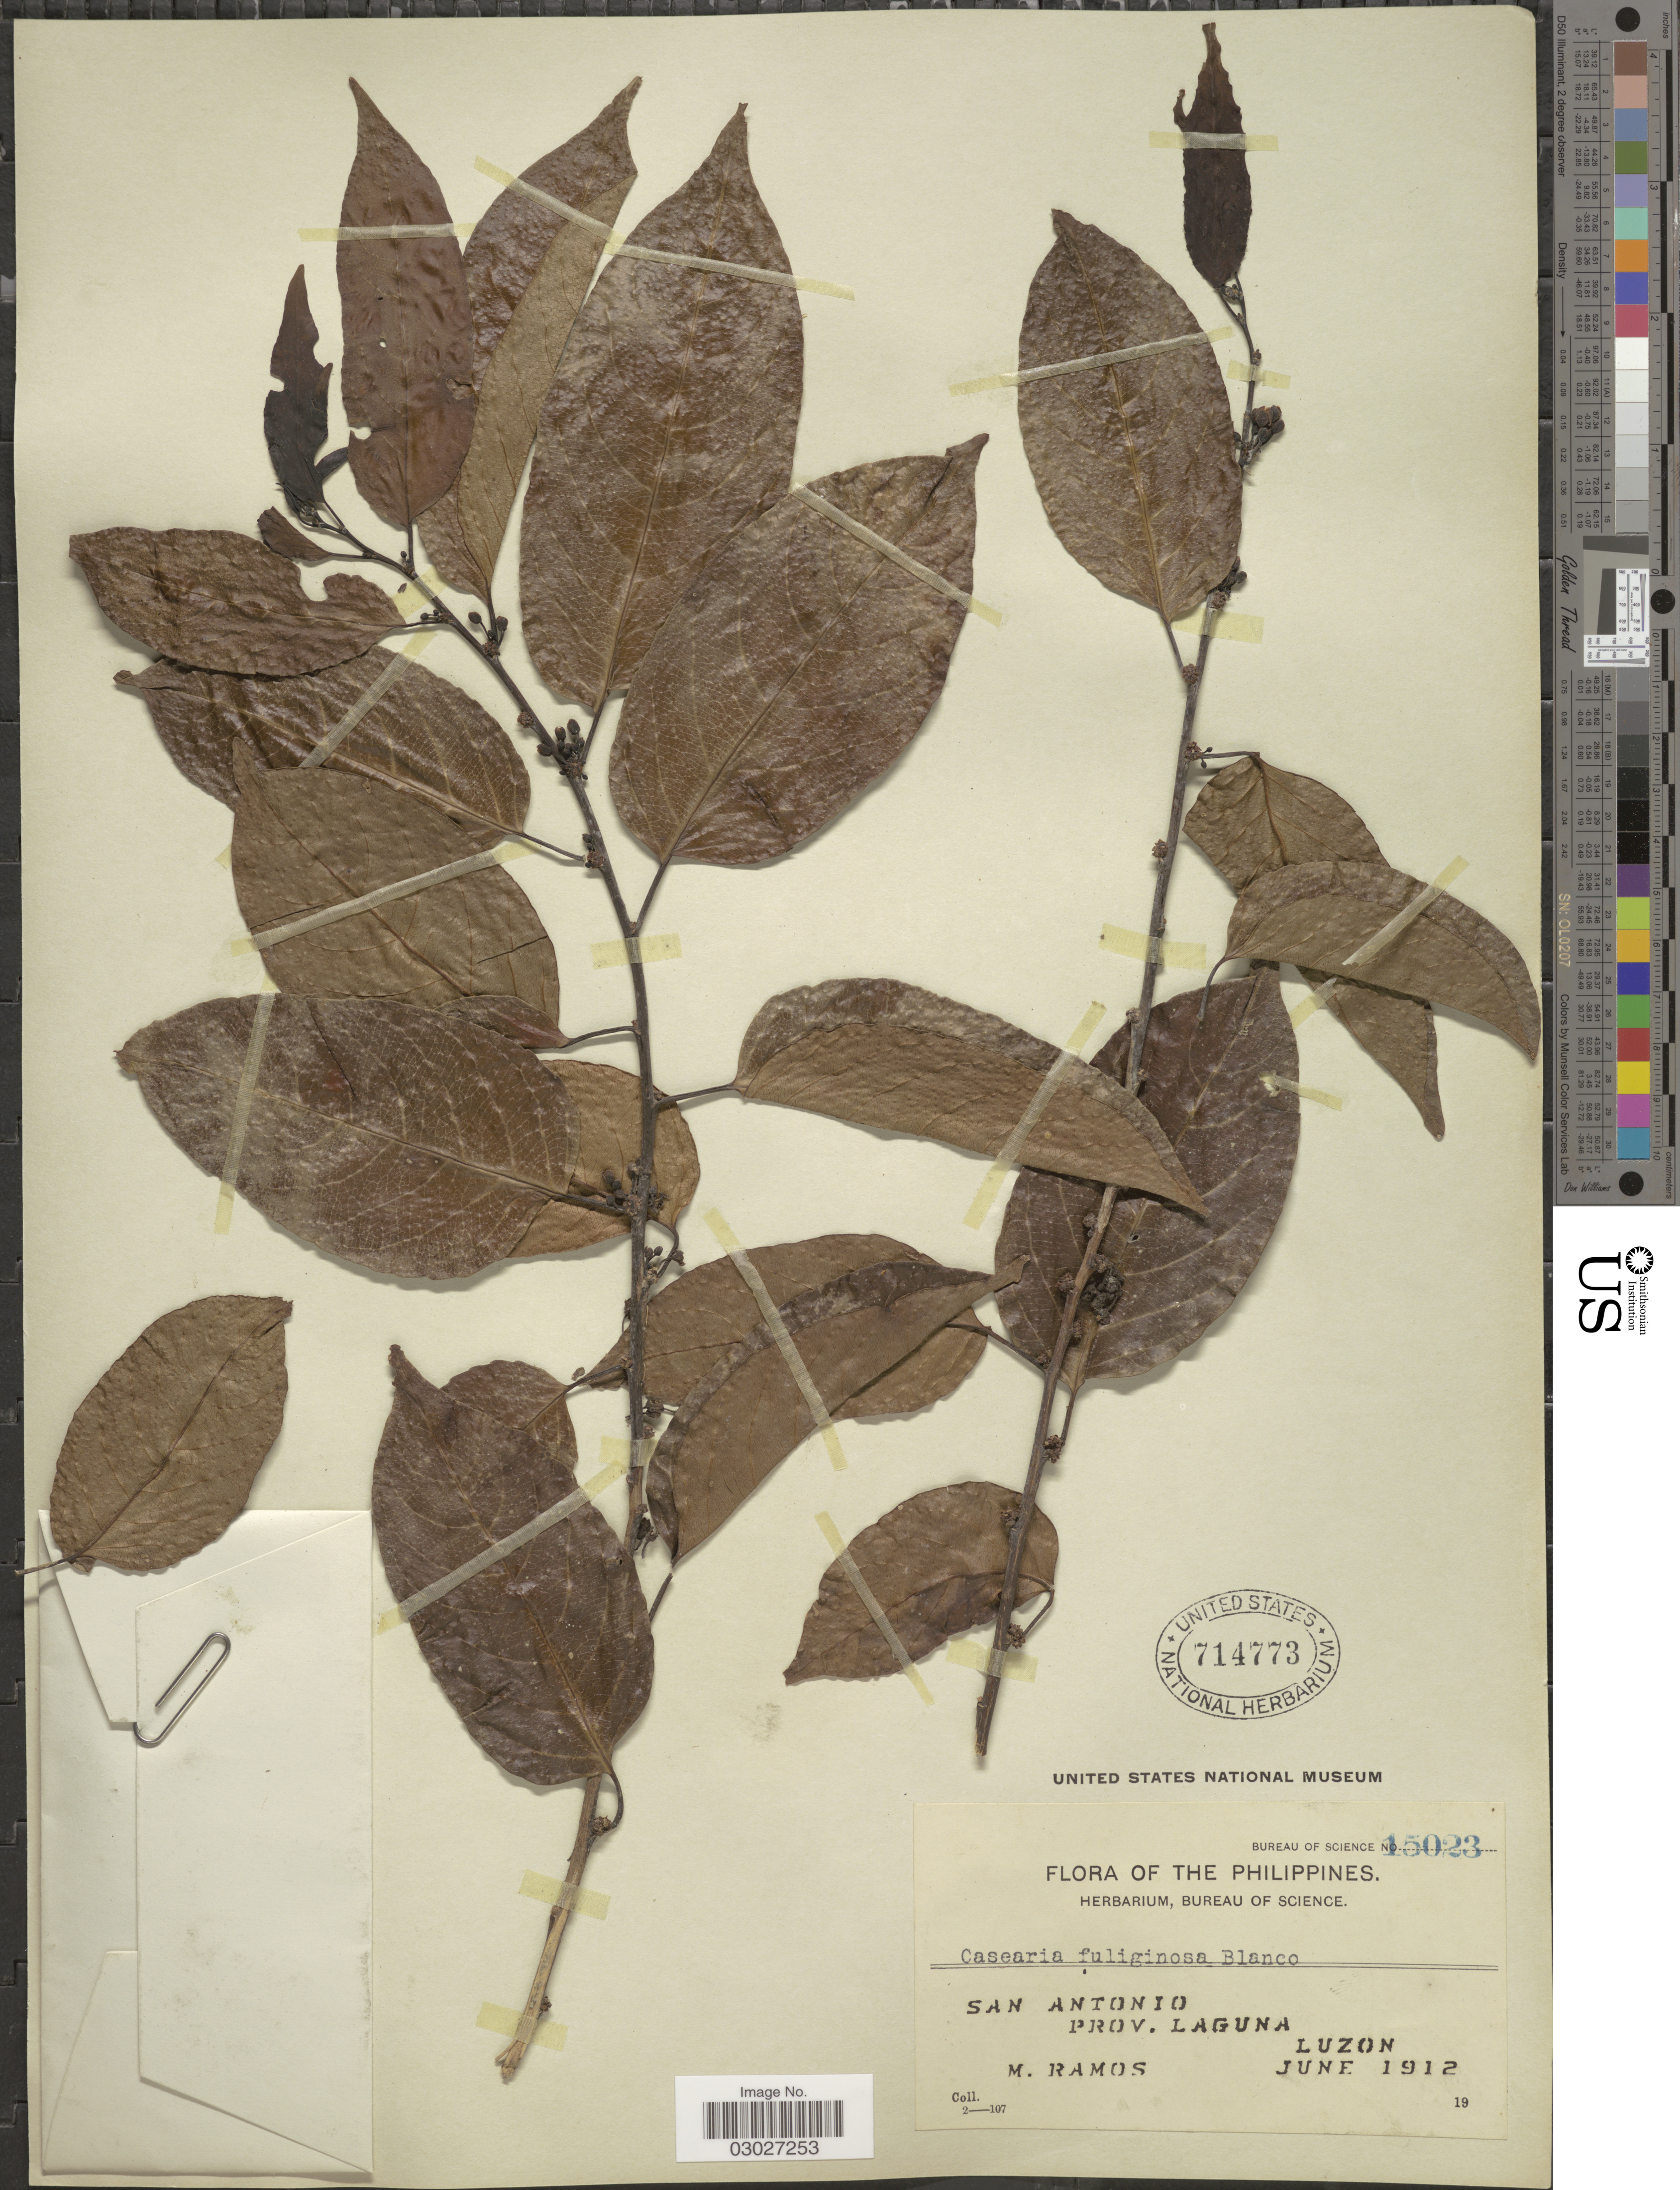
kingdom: Plantae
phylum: Tracheophyta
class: Magnoliopsida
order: Malpighiales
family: Salicaceae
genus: Casearia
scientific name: Casearia fuliginosa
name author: (Blanco) Blanco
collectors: M. Ramos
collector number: Bureau of Science 15023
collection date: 1912-06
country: Philippines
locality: San Antonio, Prov. Laguna, Luzon.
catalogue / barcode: US 714773